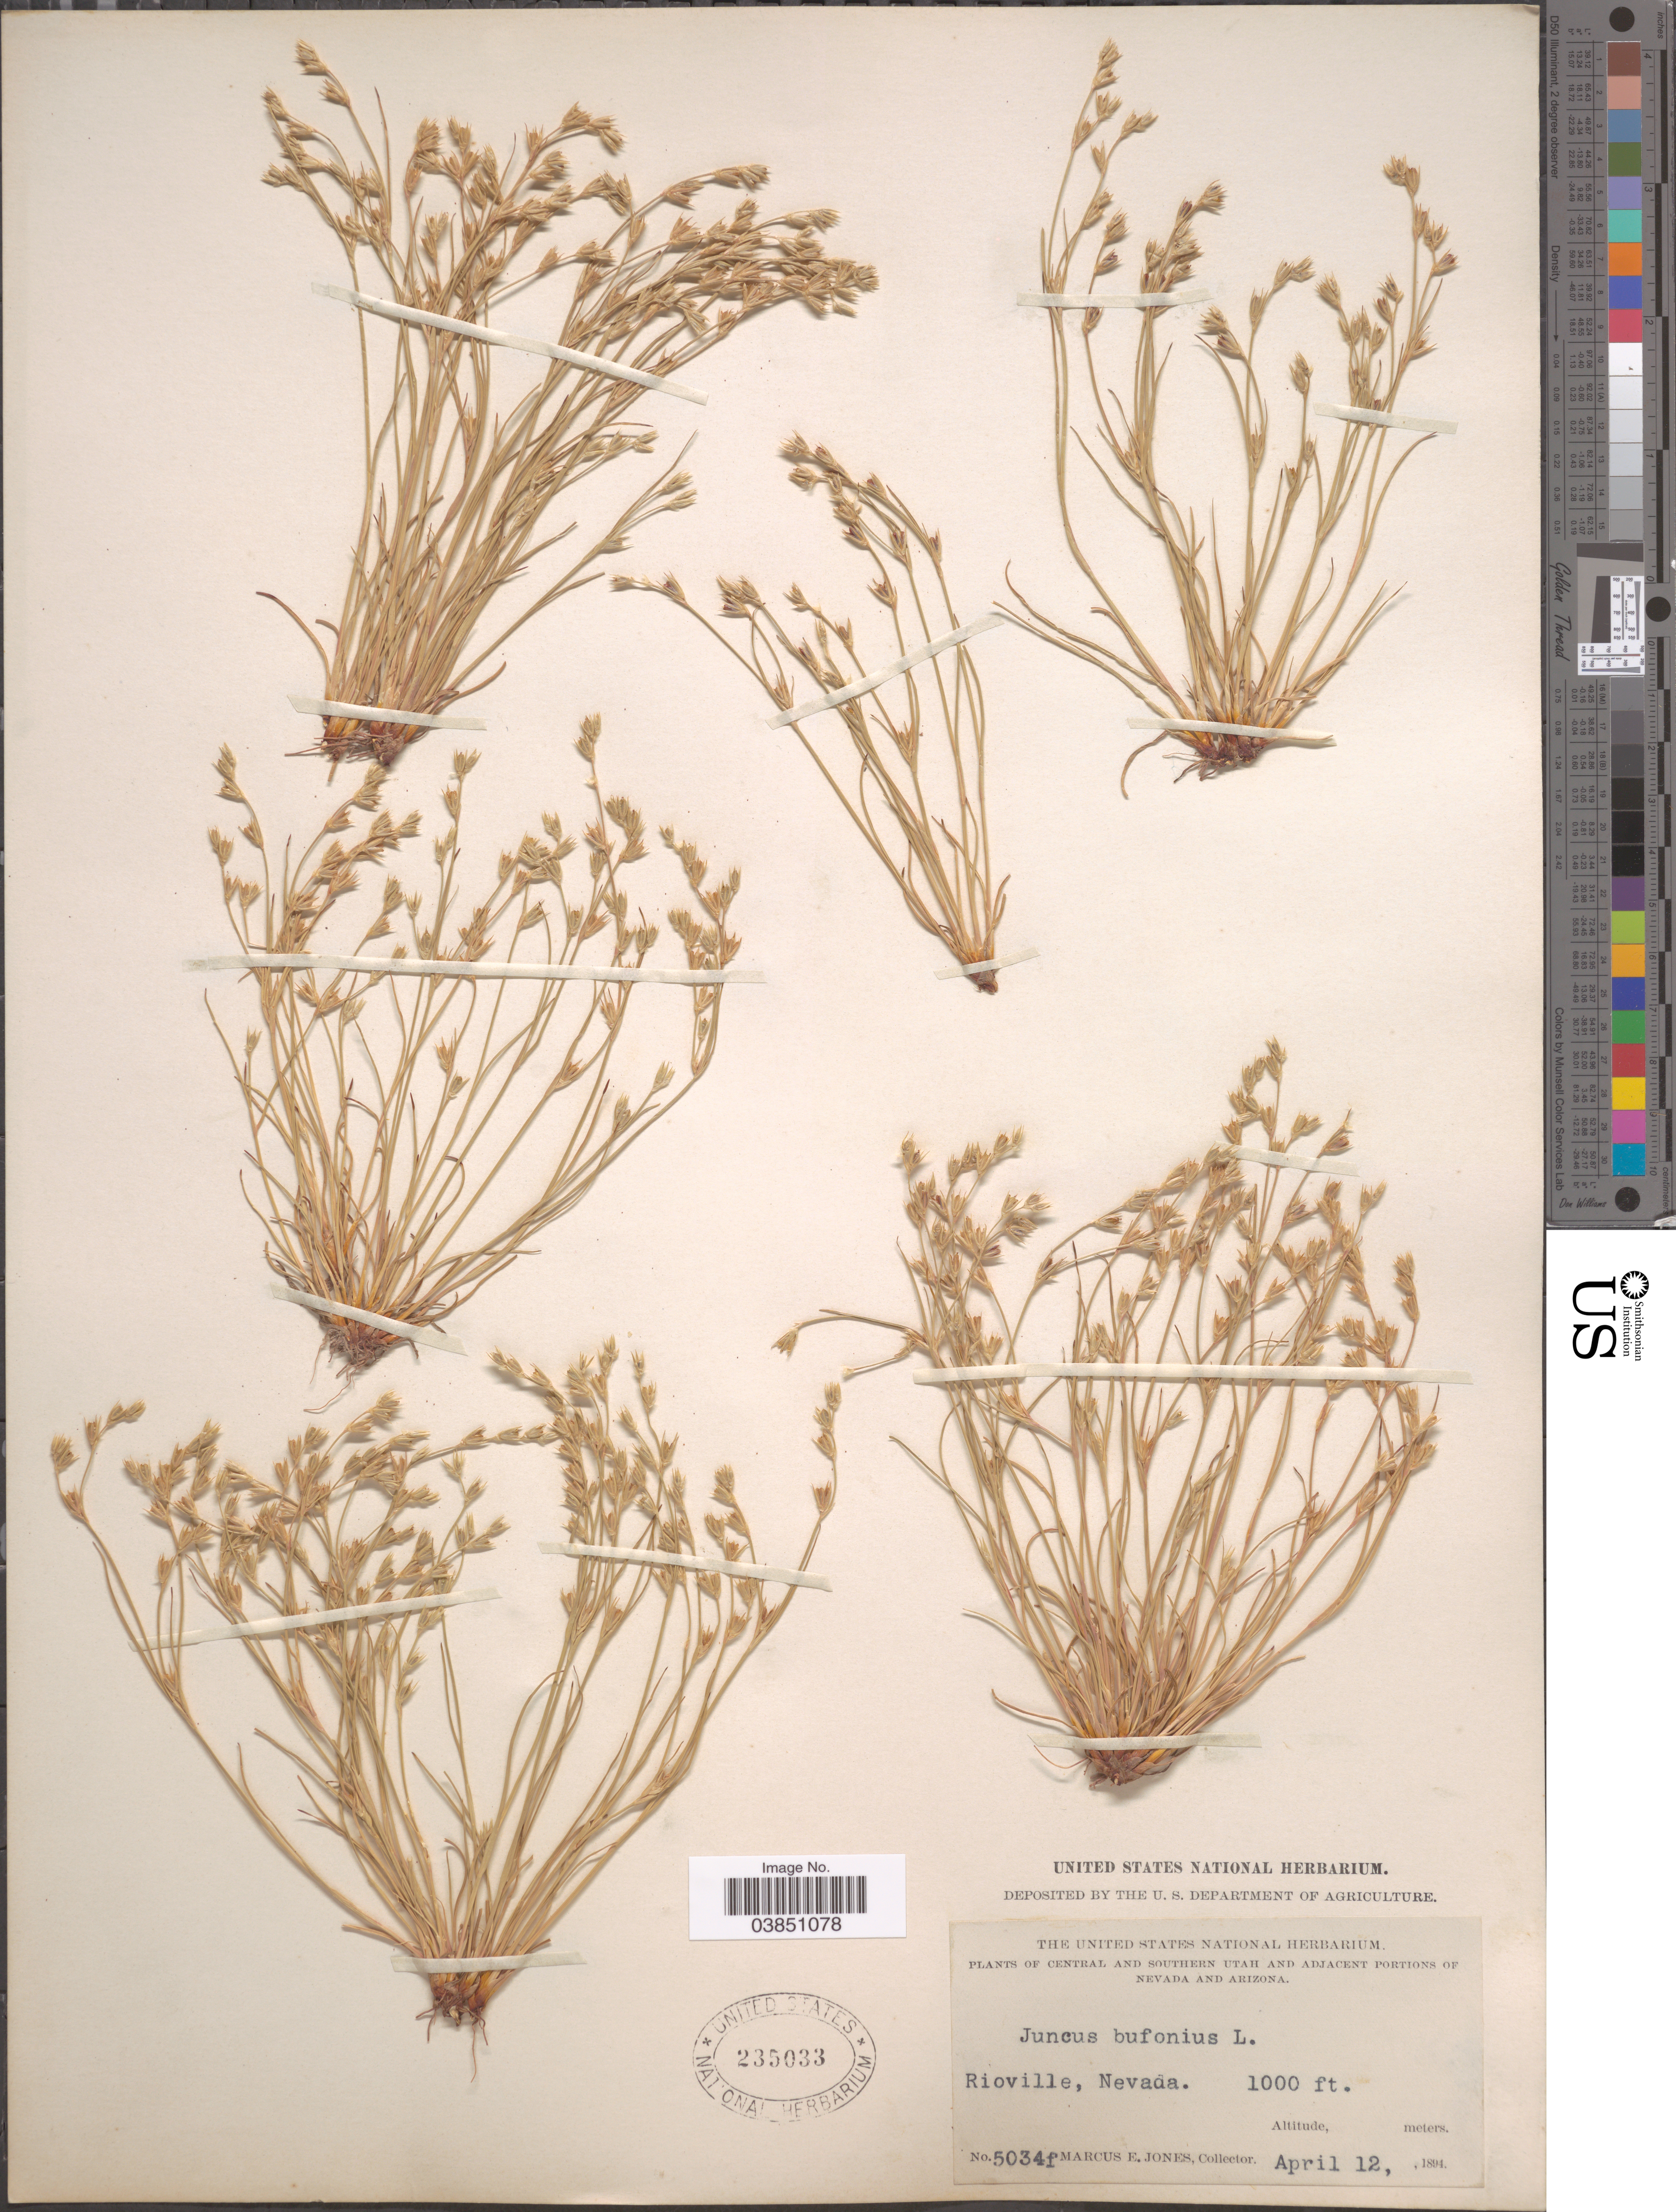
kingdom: Plantae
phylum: Tracheophyta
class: Liliopsida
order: Poales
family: Juncaceae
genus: Juncus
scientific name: Juncus bufonius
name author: L.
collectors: M. E. Jones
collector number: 5034f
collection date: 1894-04-12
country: United States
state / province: Nevada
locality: Rioville.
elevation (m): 305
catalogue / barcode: US 235033